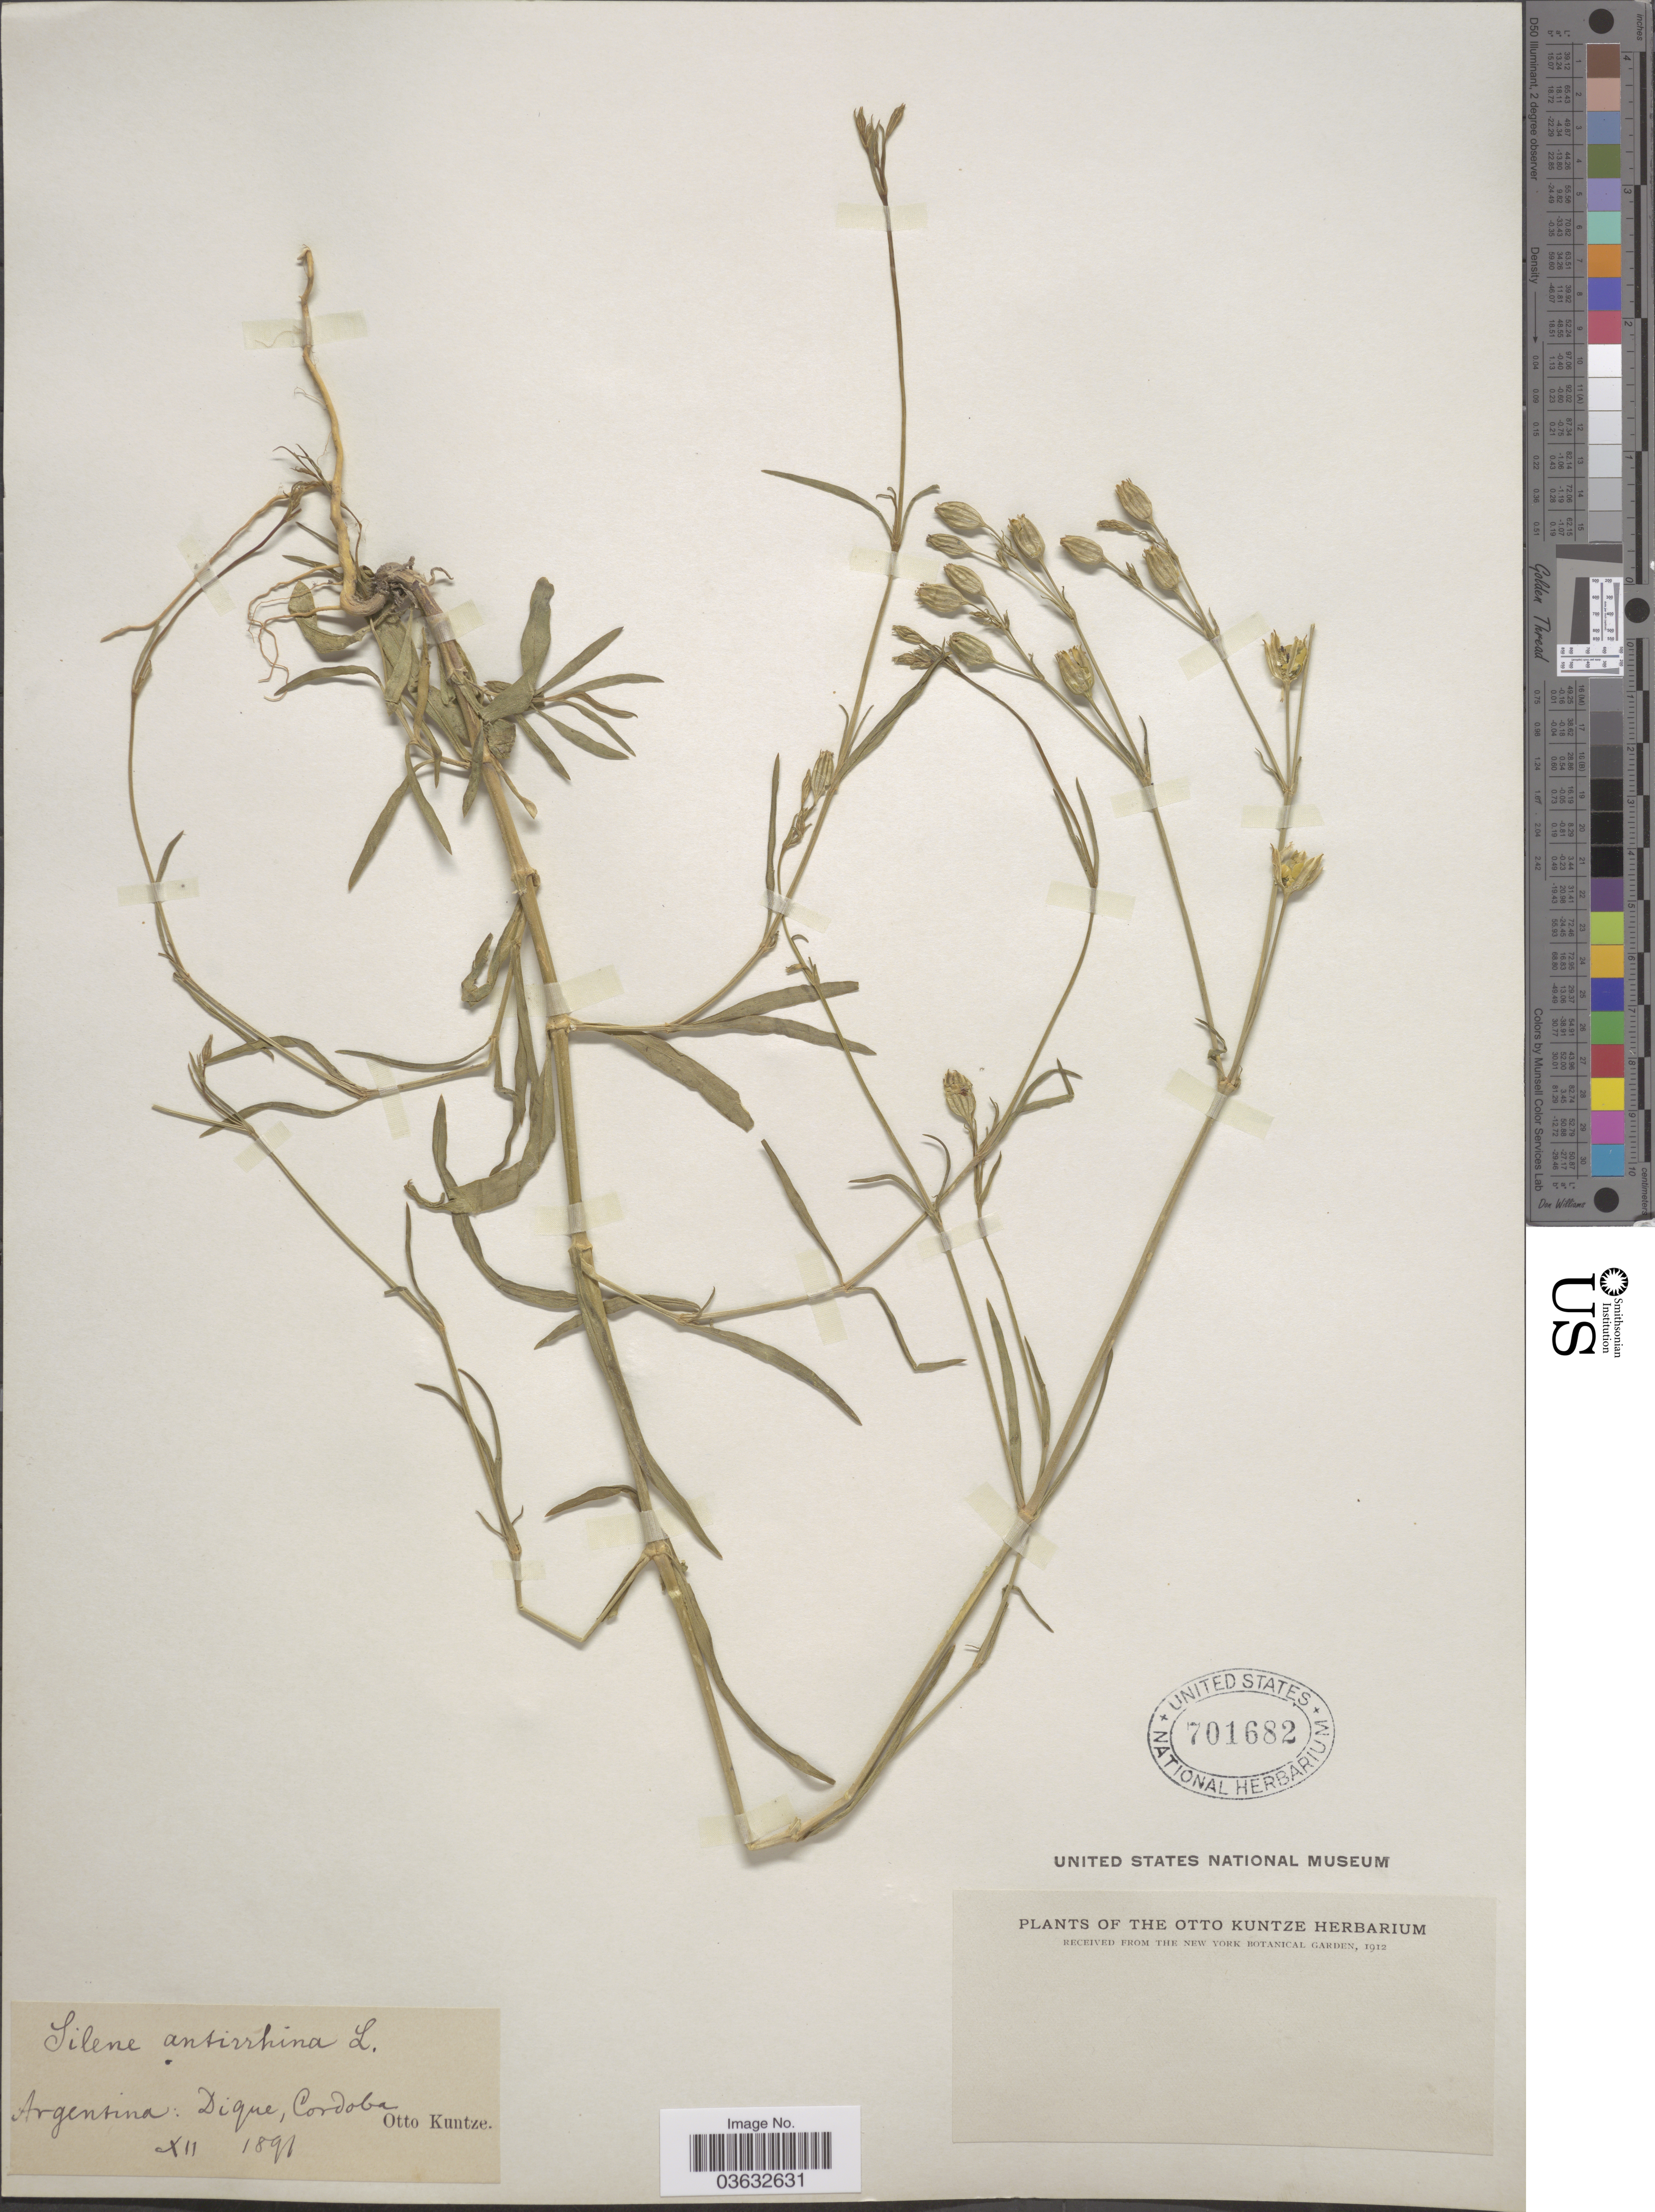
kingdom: Plantae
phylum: Tracheophyta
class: Magnoliopsida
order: Caryophyllales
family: Caryophyllaceae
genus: Silene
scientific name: Silene antirrhina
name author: L.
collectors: C.E.O. Kuntze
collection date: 1891-12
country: Argentina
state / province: Cordoba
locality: Dique.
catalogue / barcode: US 701682